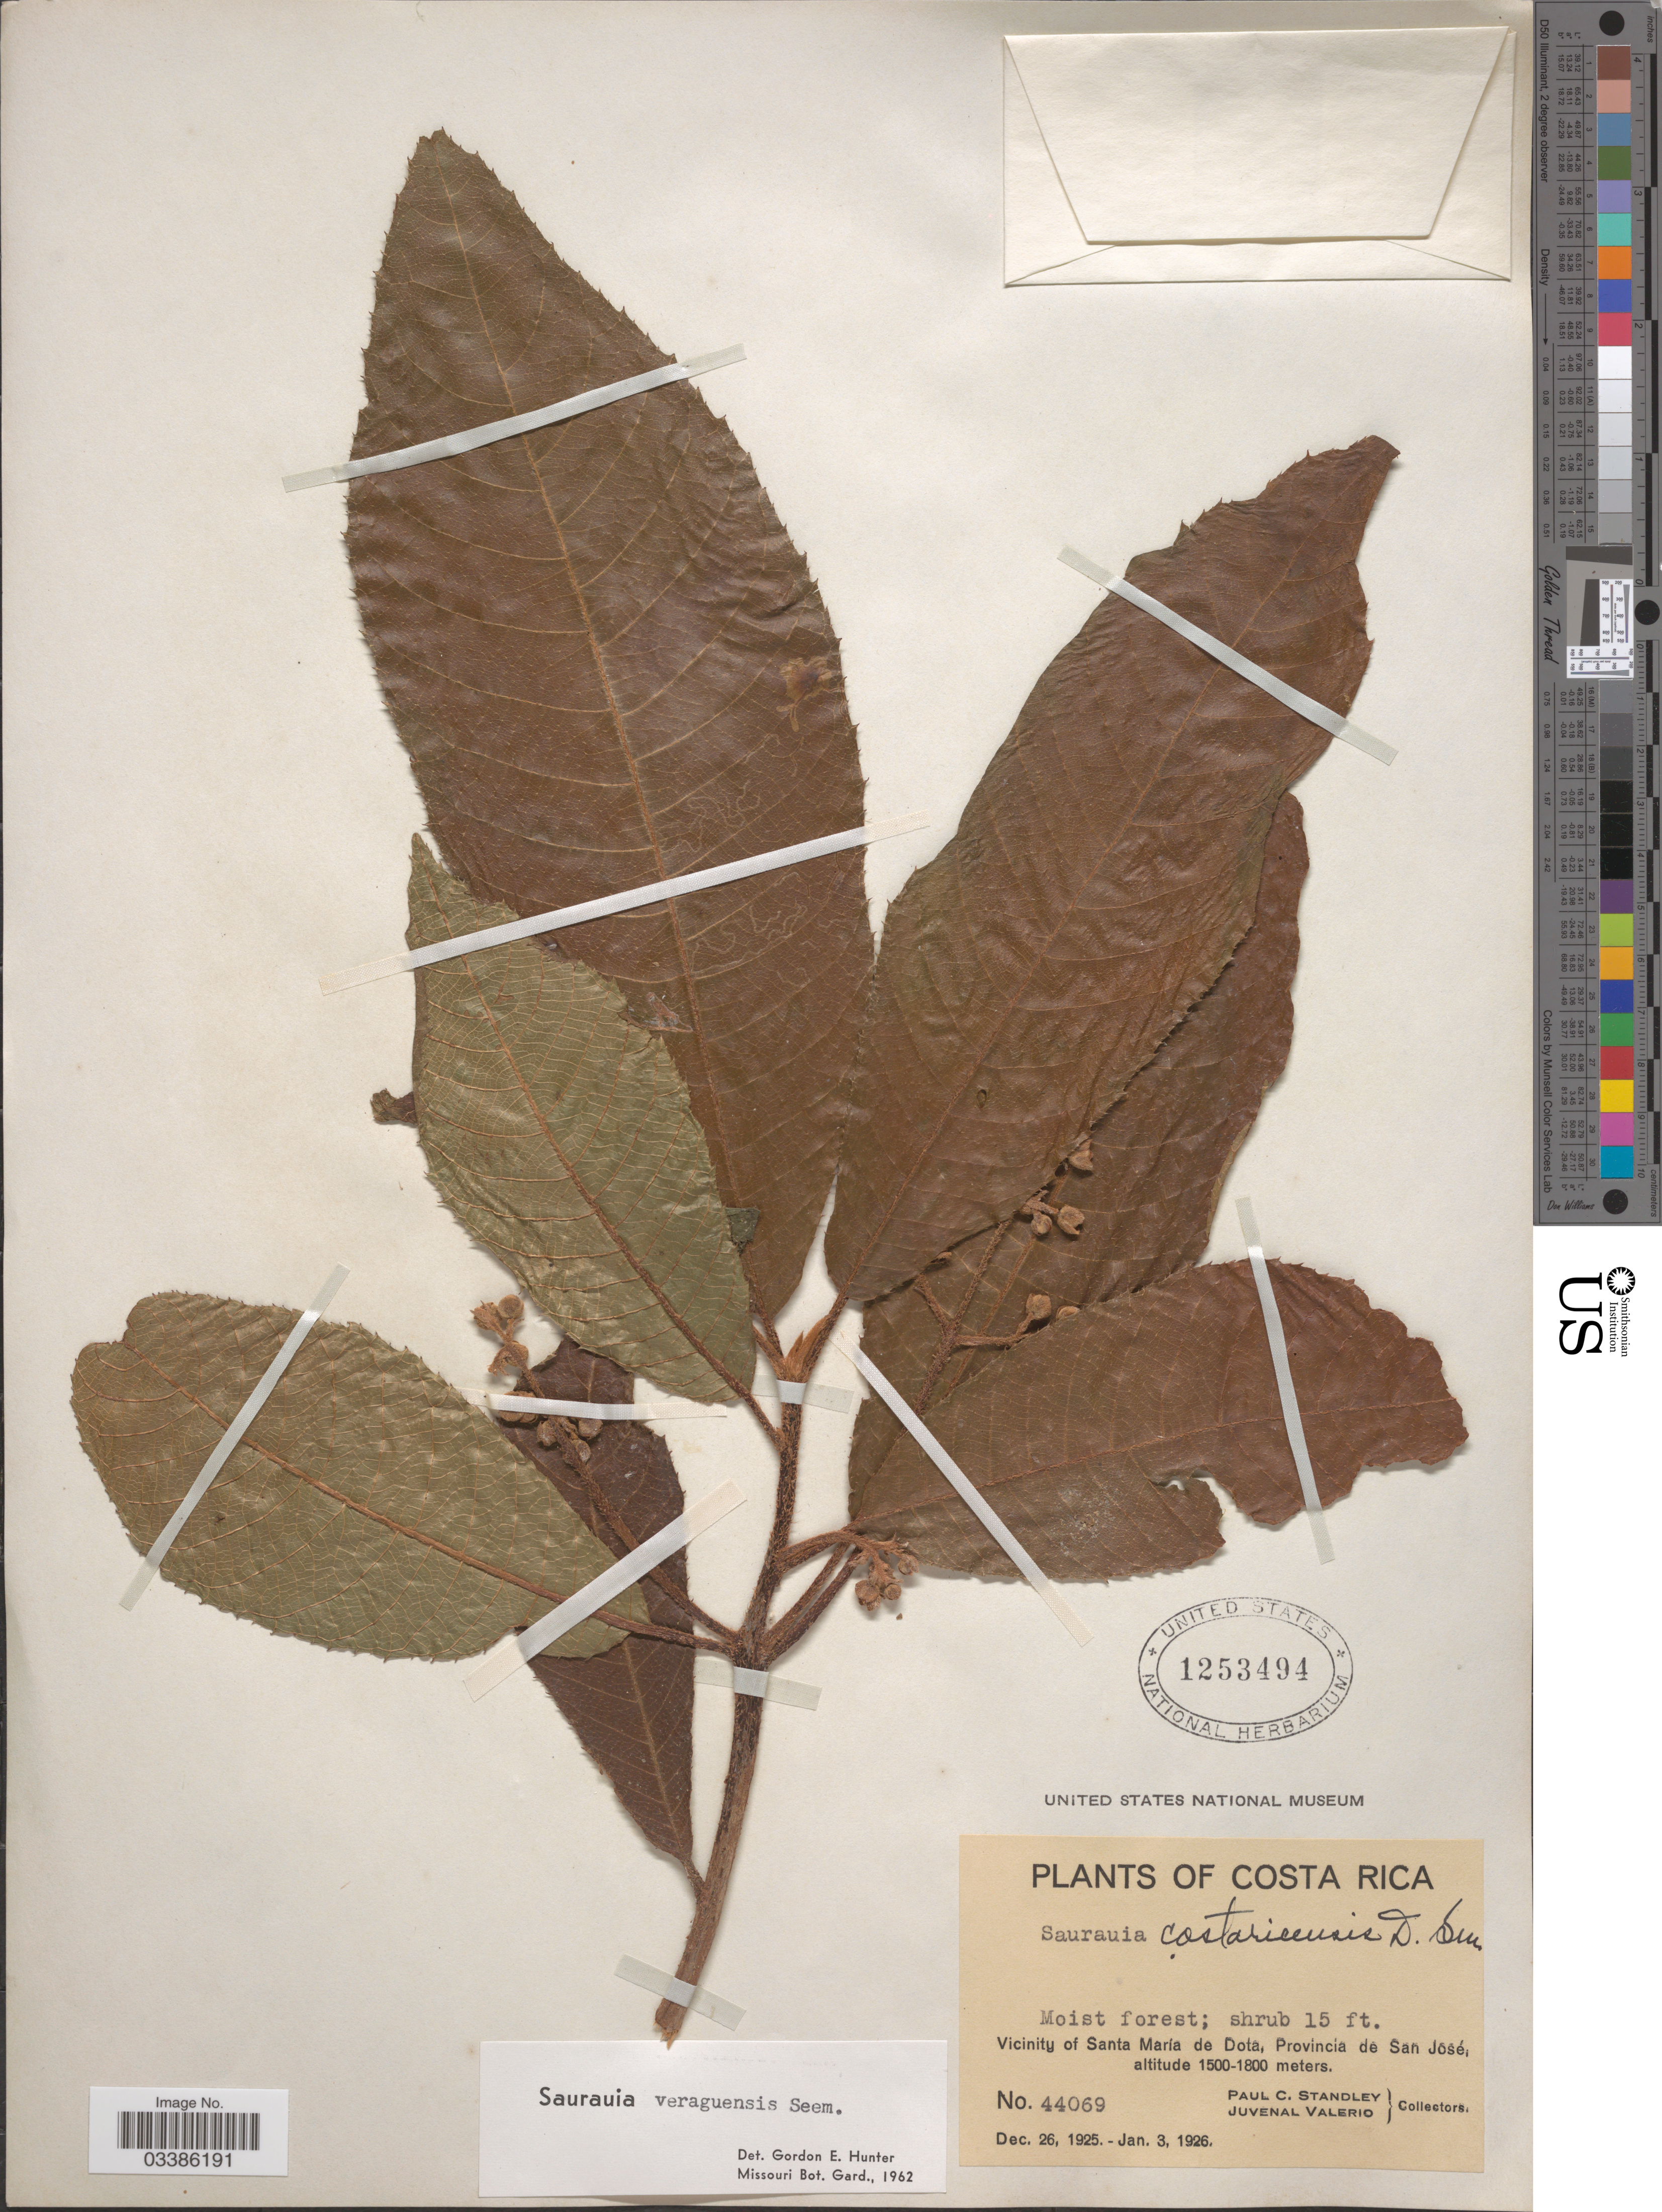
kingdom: Plantae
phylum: Tracheophyta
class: Magnoliopsida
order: Ericales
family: Actinidiaceae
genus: Saurauia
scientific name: Saurauia veraguasensis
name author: Seem.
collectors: P. C. Standley & J. Valerio R.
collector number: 44069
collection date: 1925-12-12/1926-01-03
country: Costa Rica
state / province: San José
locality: Vicinity of Santa Maria de Dota.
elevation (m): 1500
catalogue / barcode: US 1253494